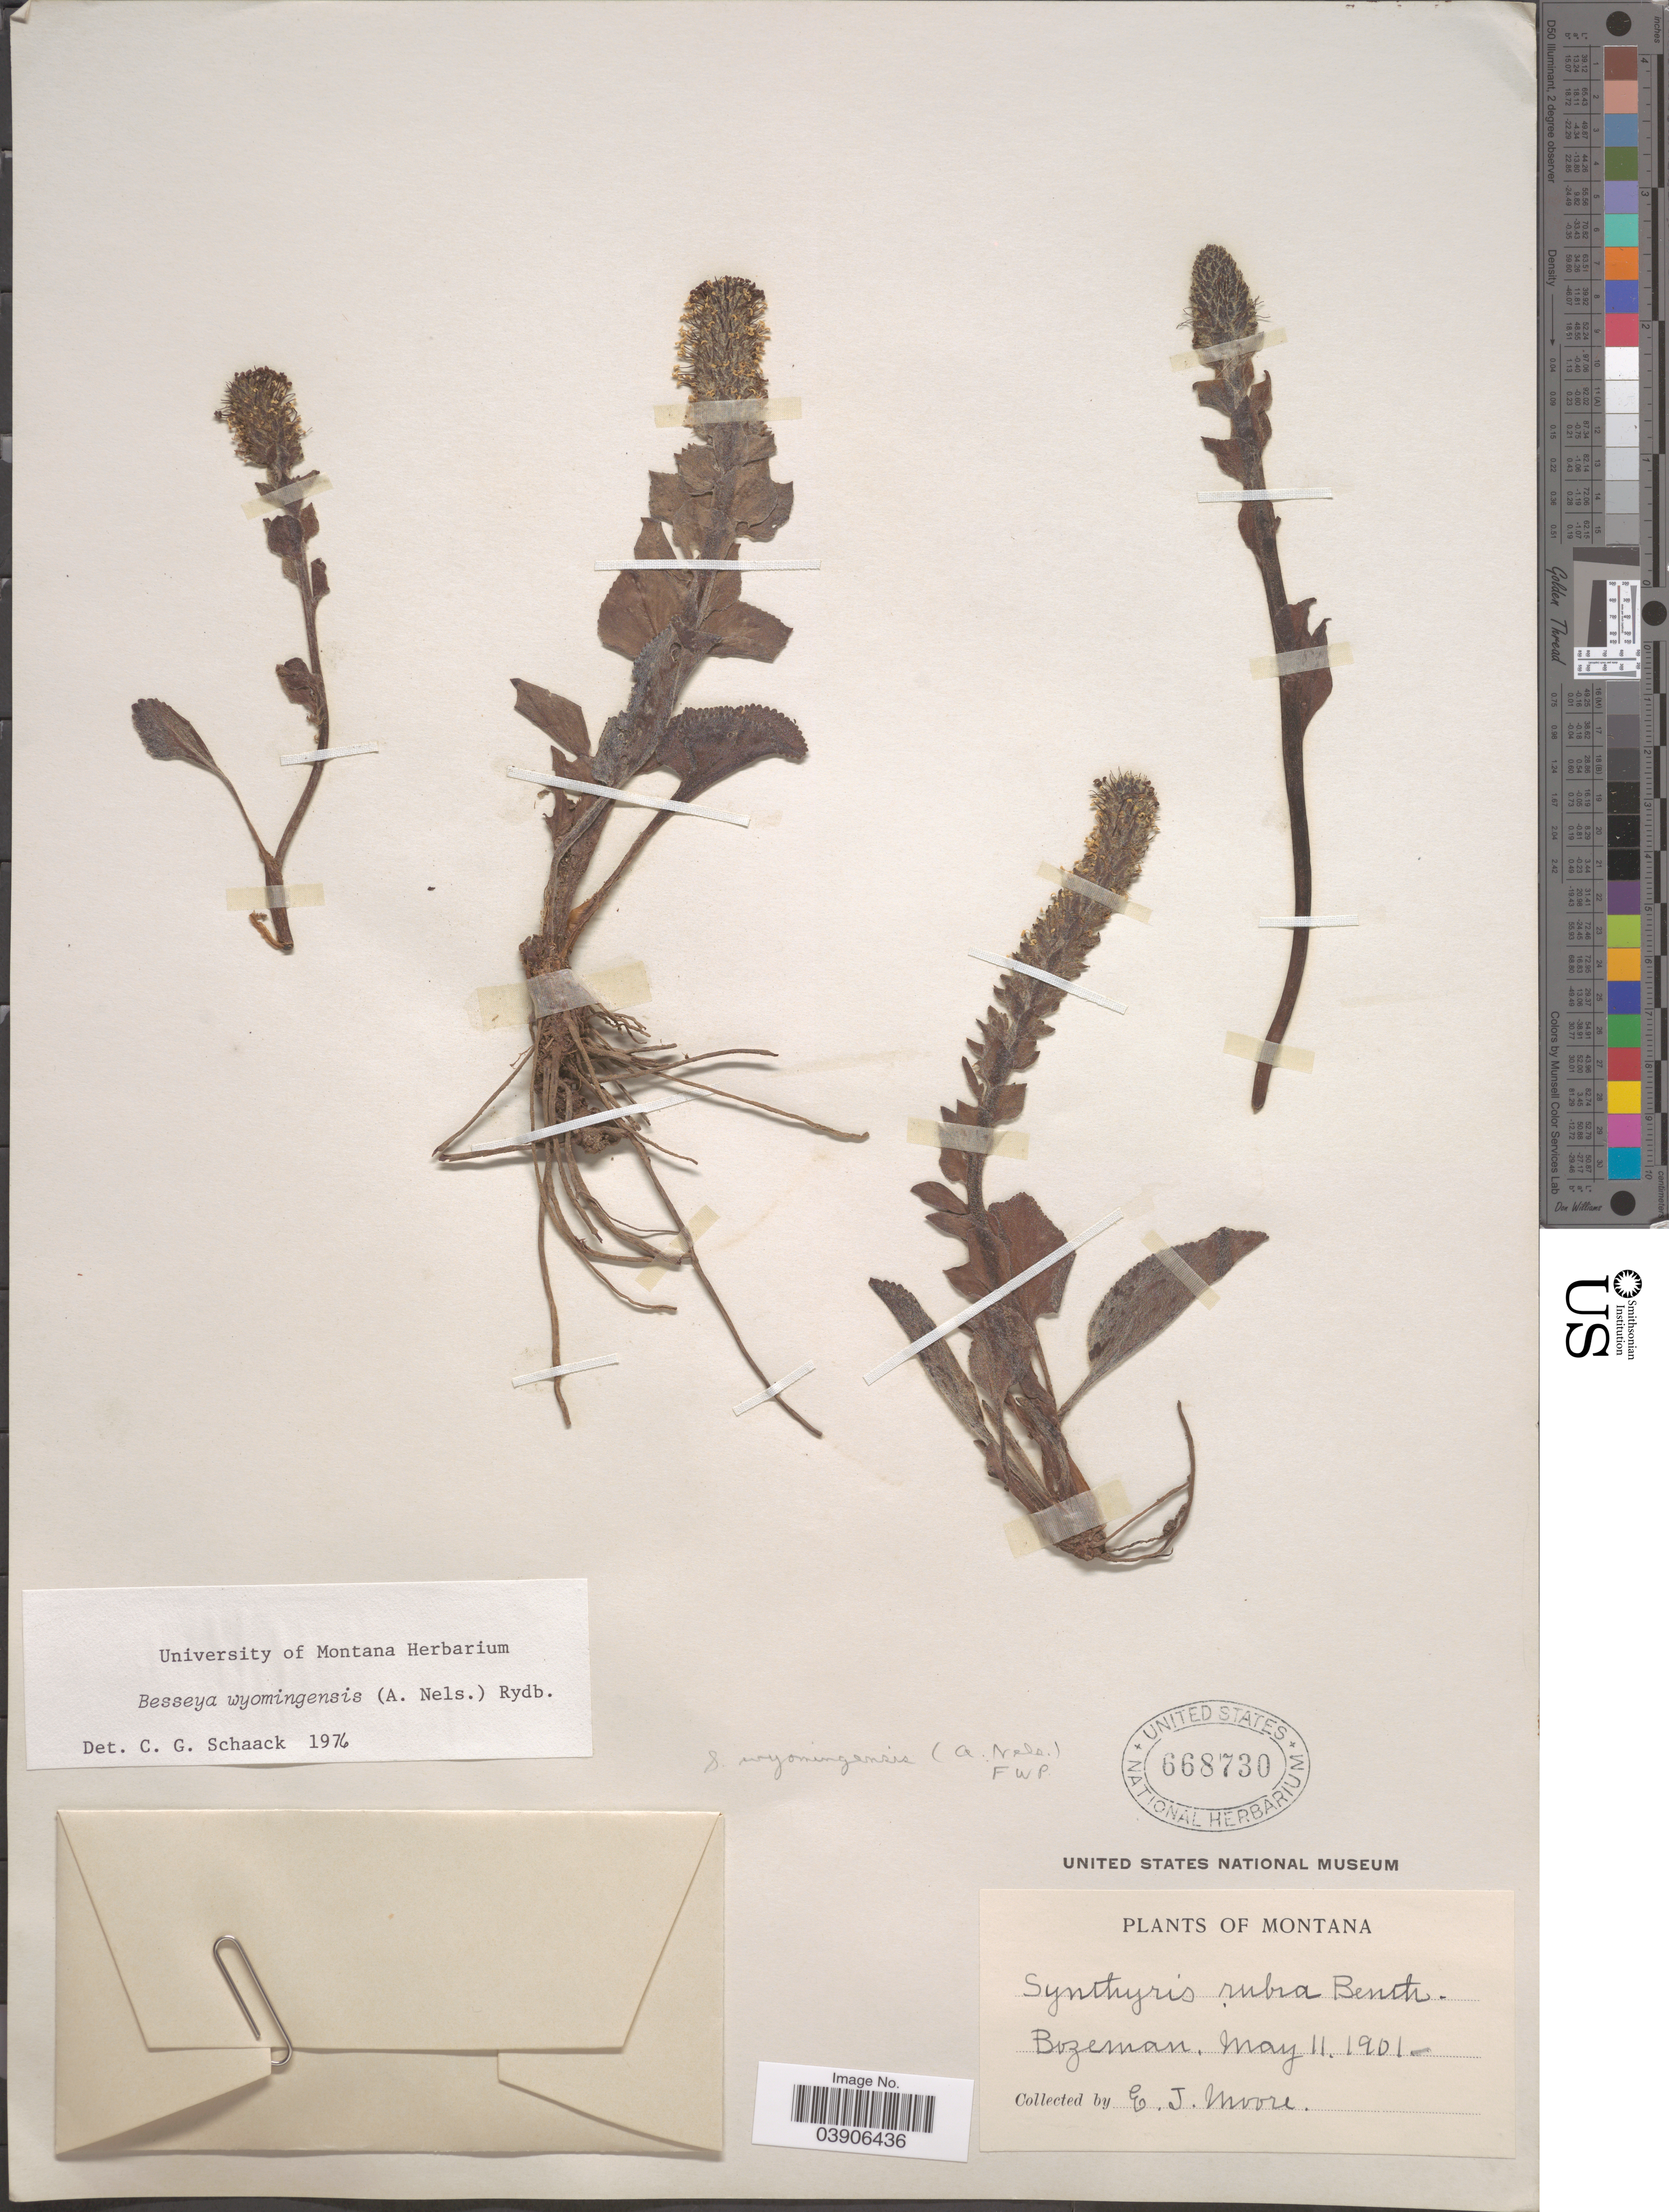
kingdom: Plantae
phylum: Tracheophyta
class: Magnoliopsida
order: Lamiales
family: Plantaginaceae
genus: Synthyris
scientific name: Synthyris wyomingensis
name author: A. Heller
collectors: E. Moore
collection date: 1901-05-11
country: United States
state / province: Montana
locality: Bozeman.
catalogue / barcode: US 668730